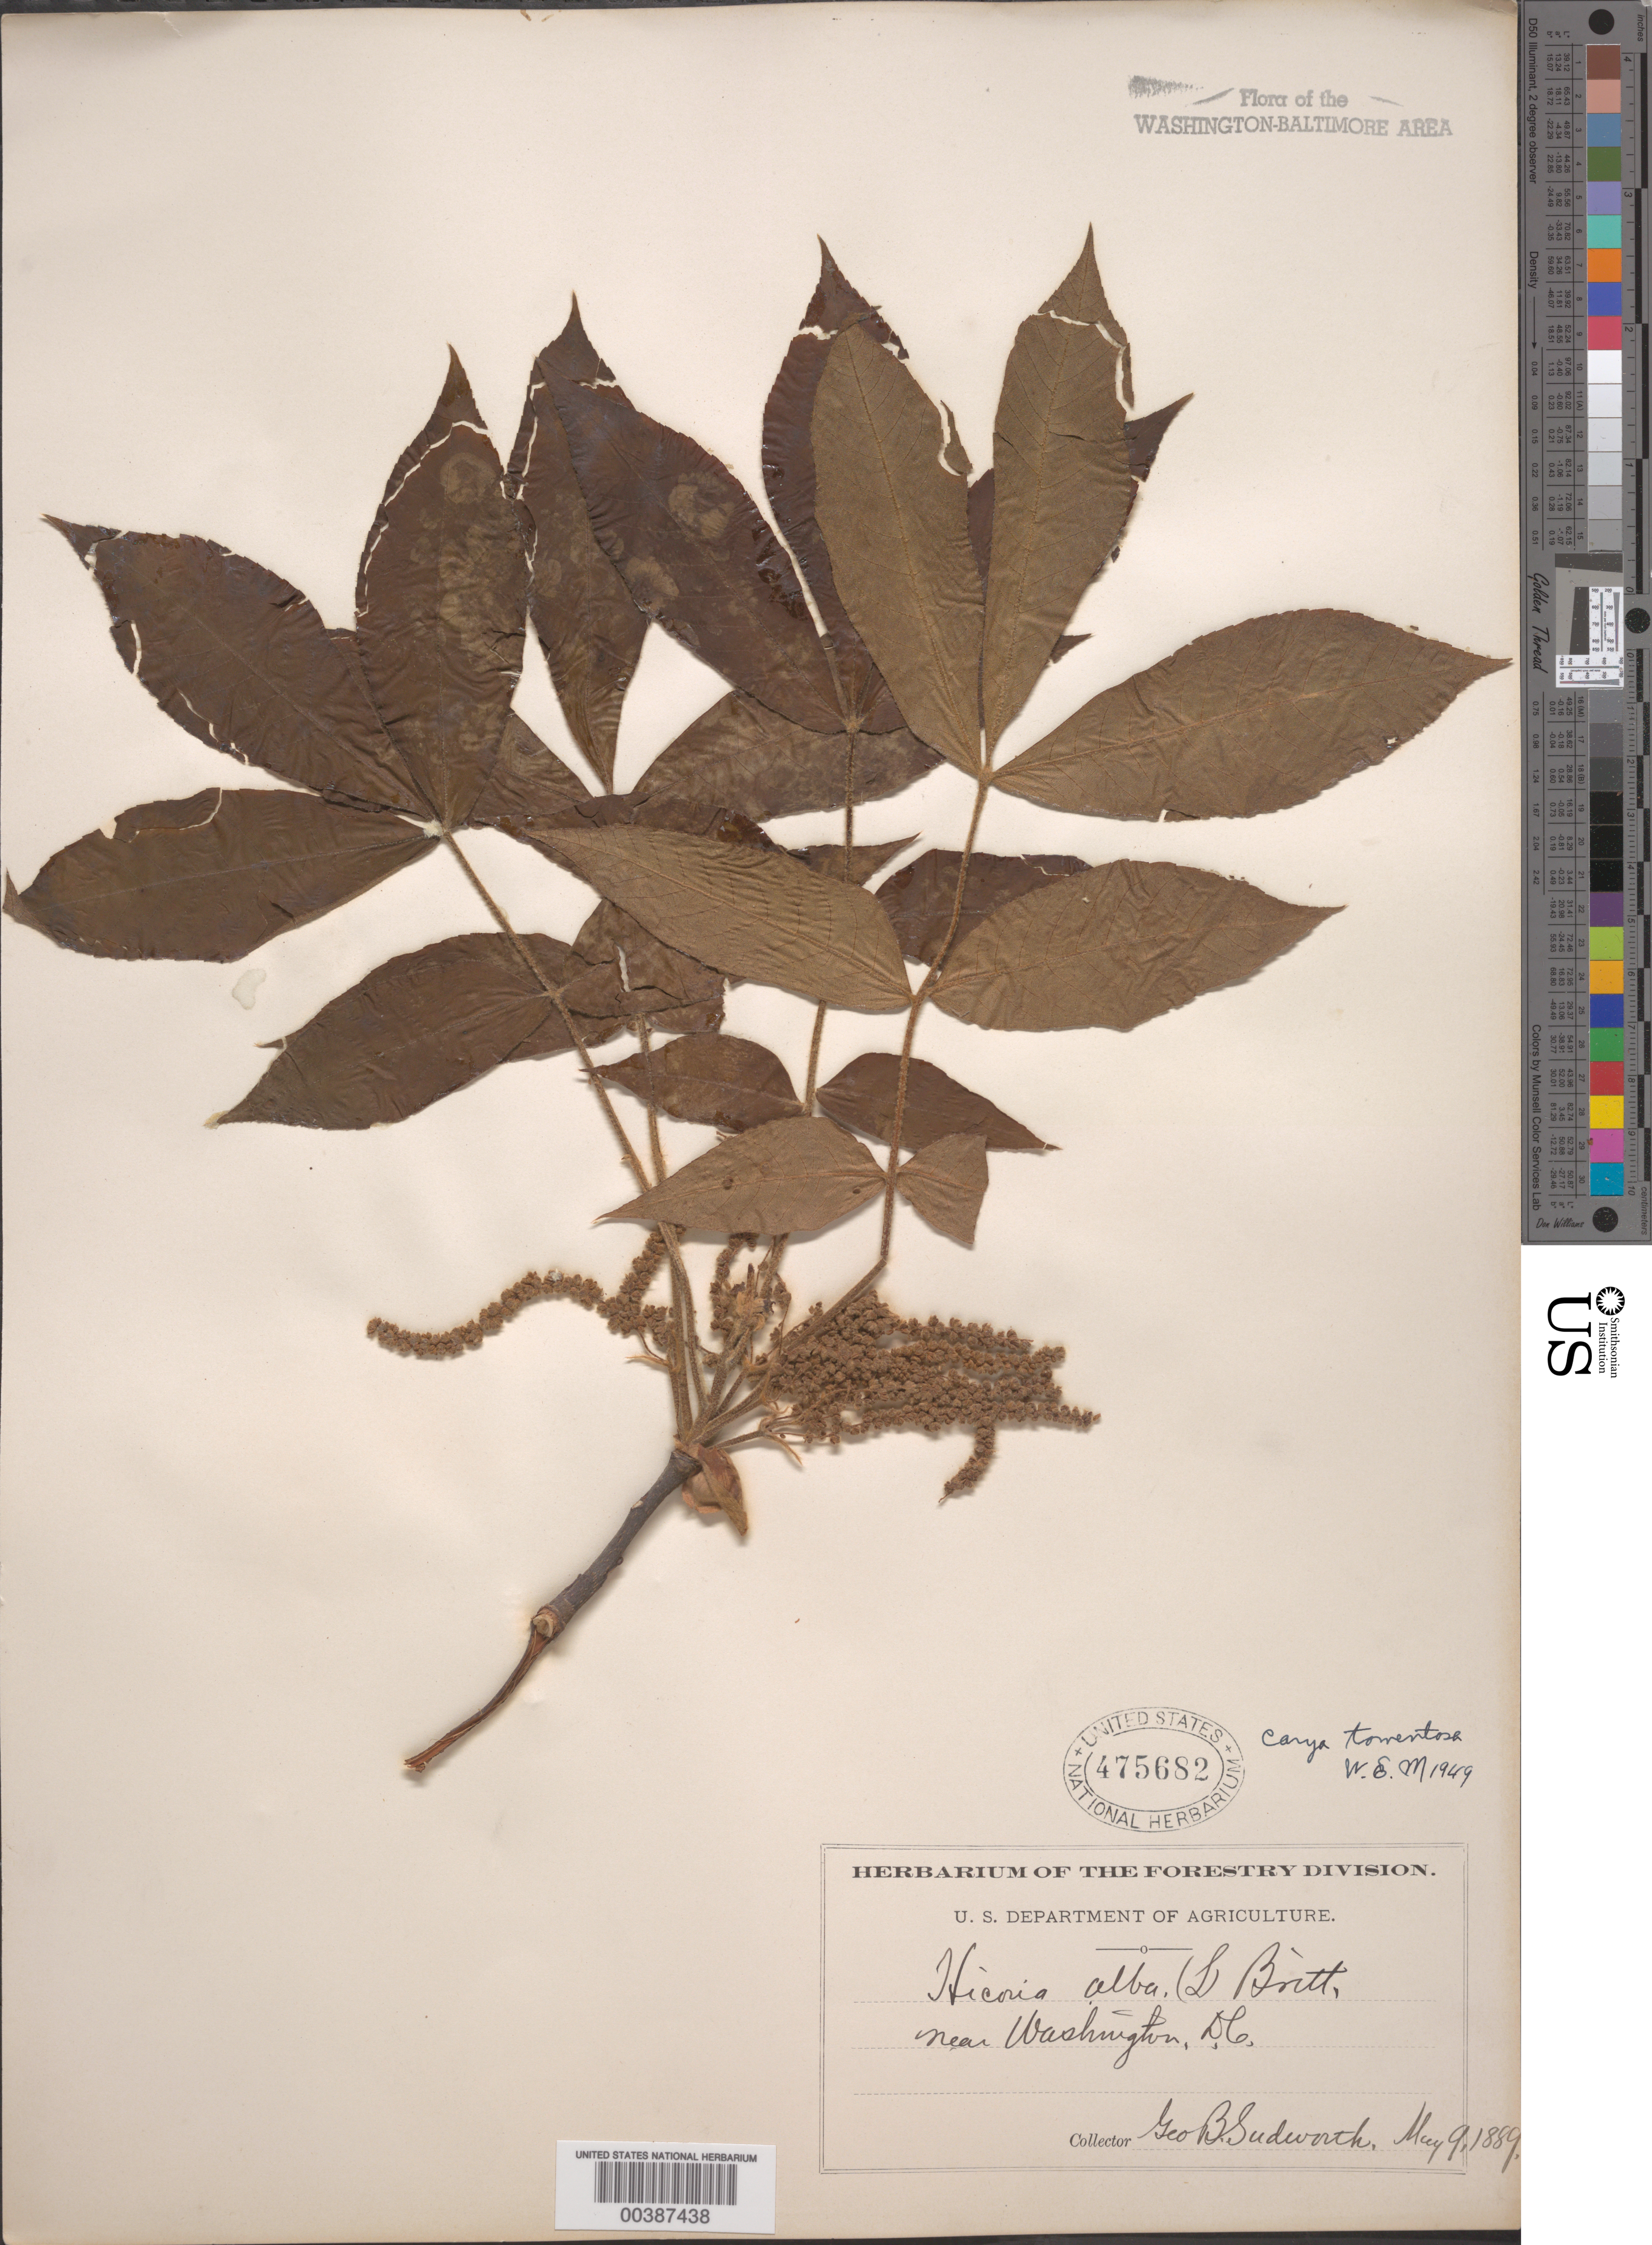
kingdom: Plantae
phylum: Tracheophyta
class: Magnoliopsida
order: Fagales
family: Juglandaceae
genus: Carya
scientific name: Carya tomentosa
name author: (Lam.) Nutt.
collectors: G. B. Sudworth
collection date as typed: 09 May 1889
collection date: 1889-05-09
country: United States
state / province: District of Columbia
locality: Washington DC area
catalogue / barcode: US 475682